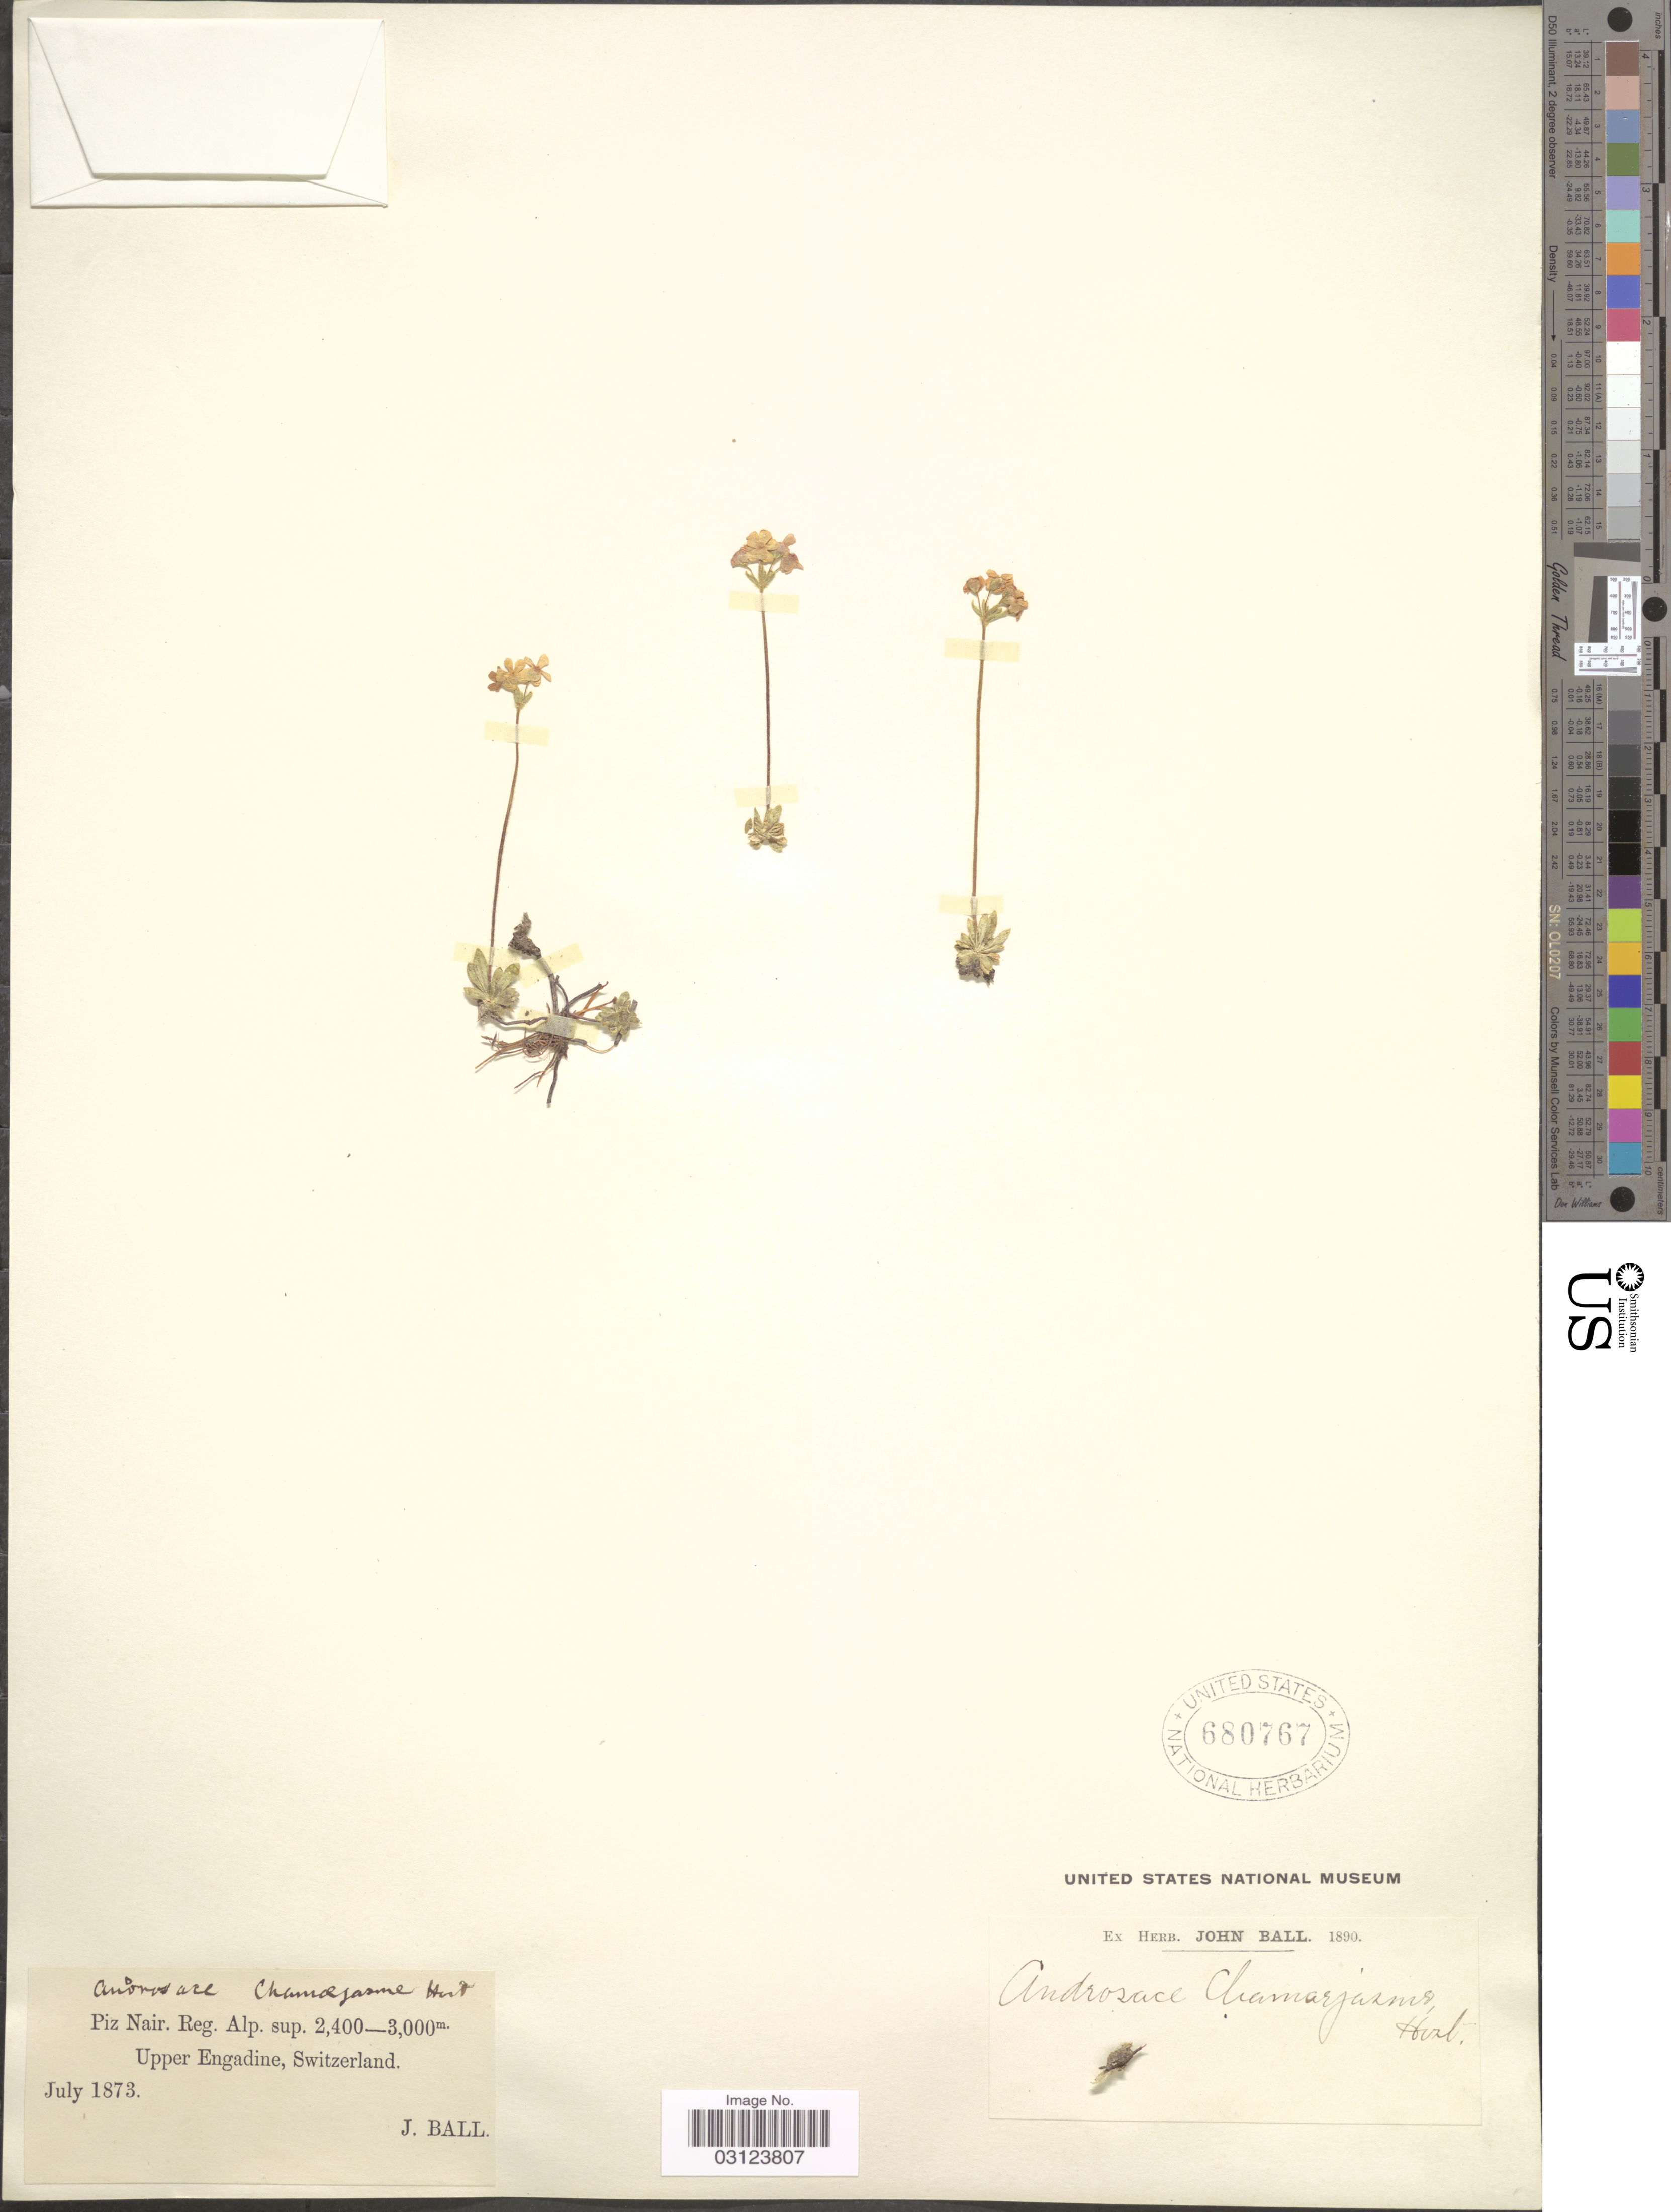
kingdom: Plantae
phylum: Tracheophyta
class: Magnoliopsida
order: Ericales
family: Primulaceae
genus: Androsace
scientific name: Androsace chamaejasme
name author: Wulfen ex Host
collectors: J. Ball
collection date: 1873-07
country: Switzerland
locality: Piz Nair. Reg. Alp. sup., Upper Engadine.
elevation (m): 2400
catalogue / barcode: US 680767